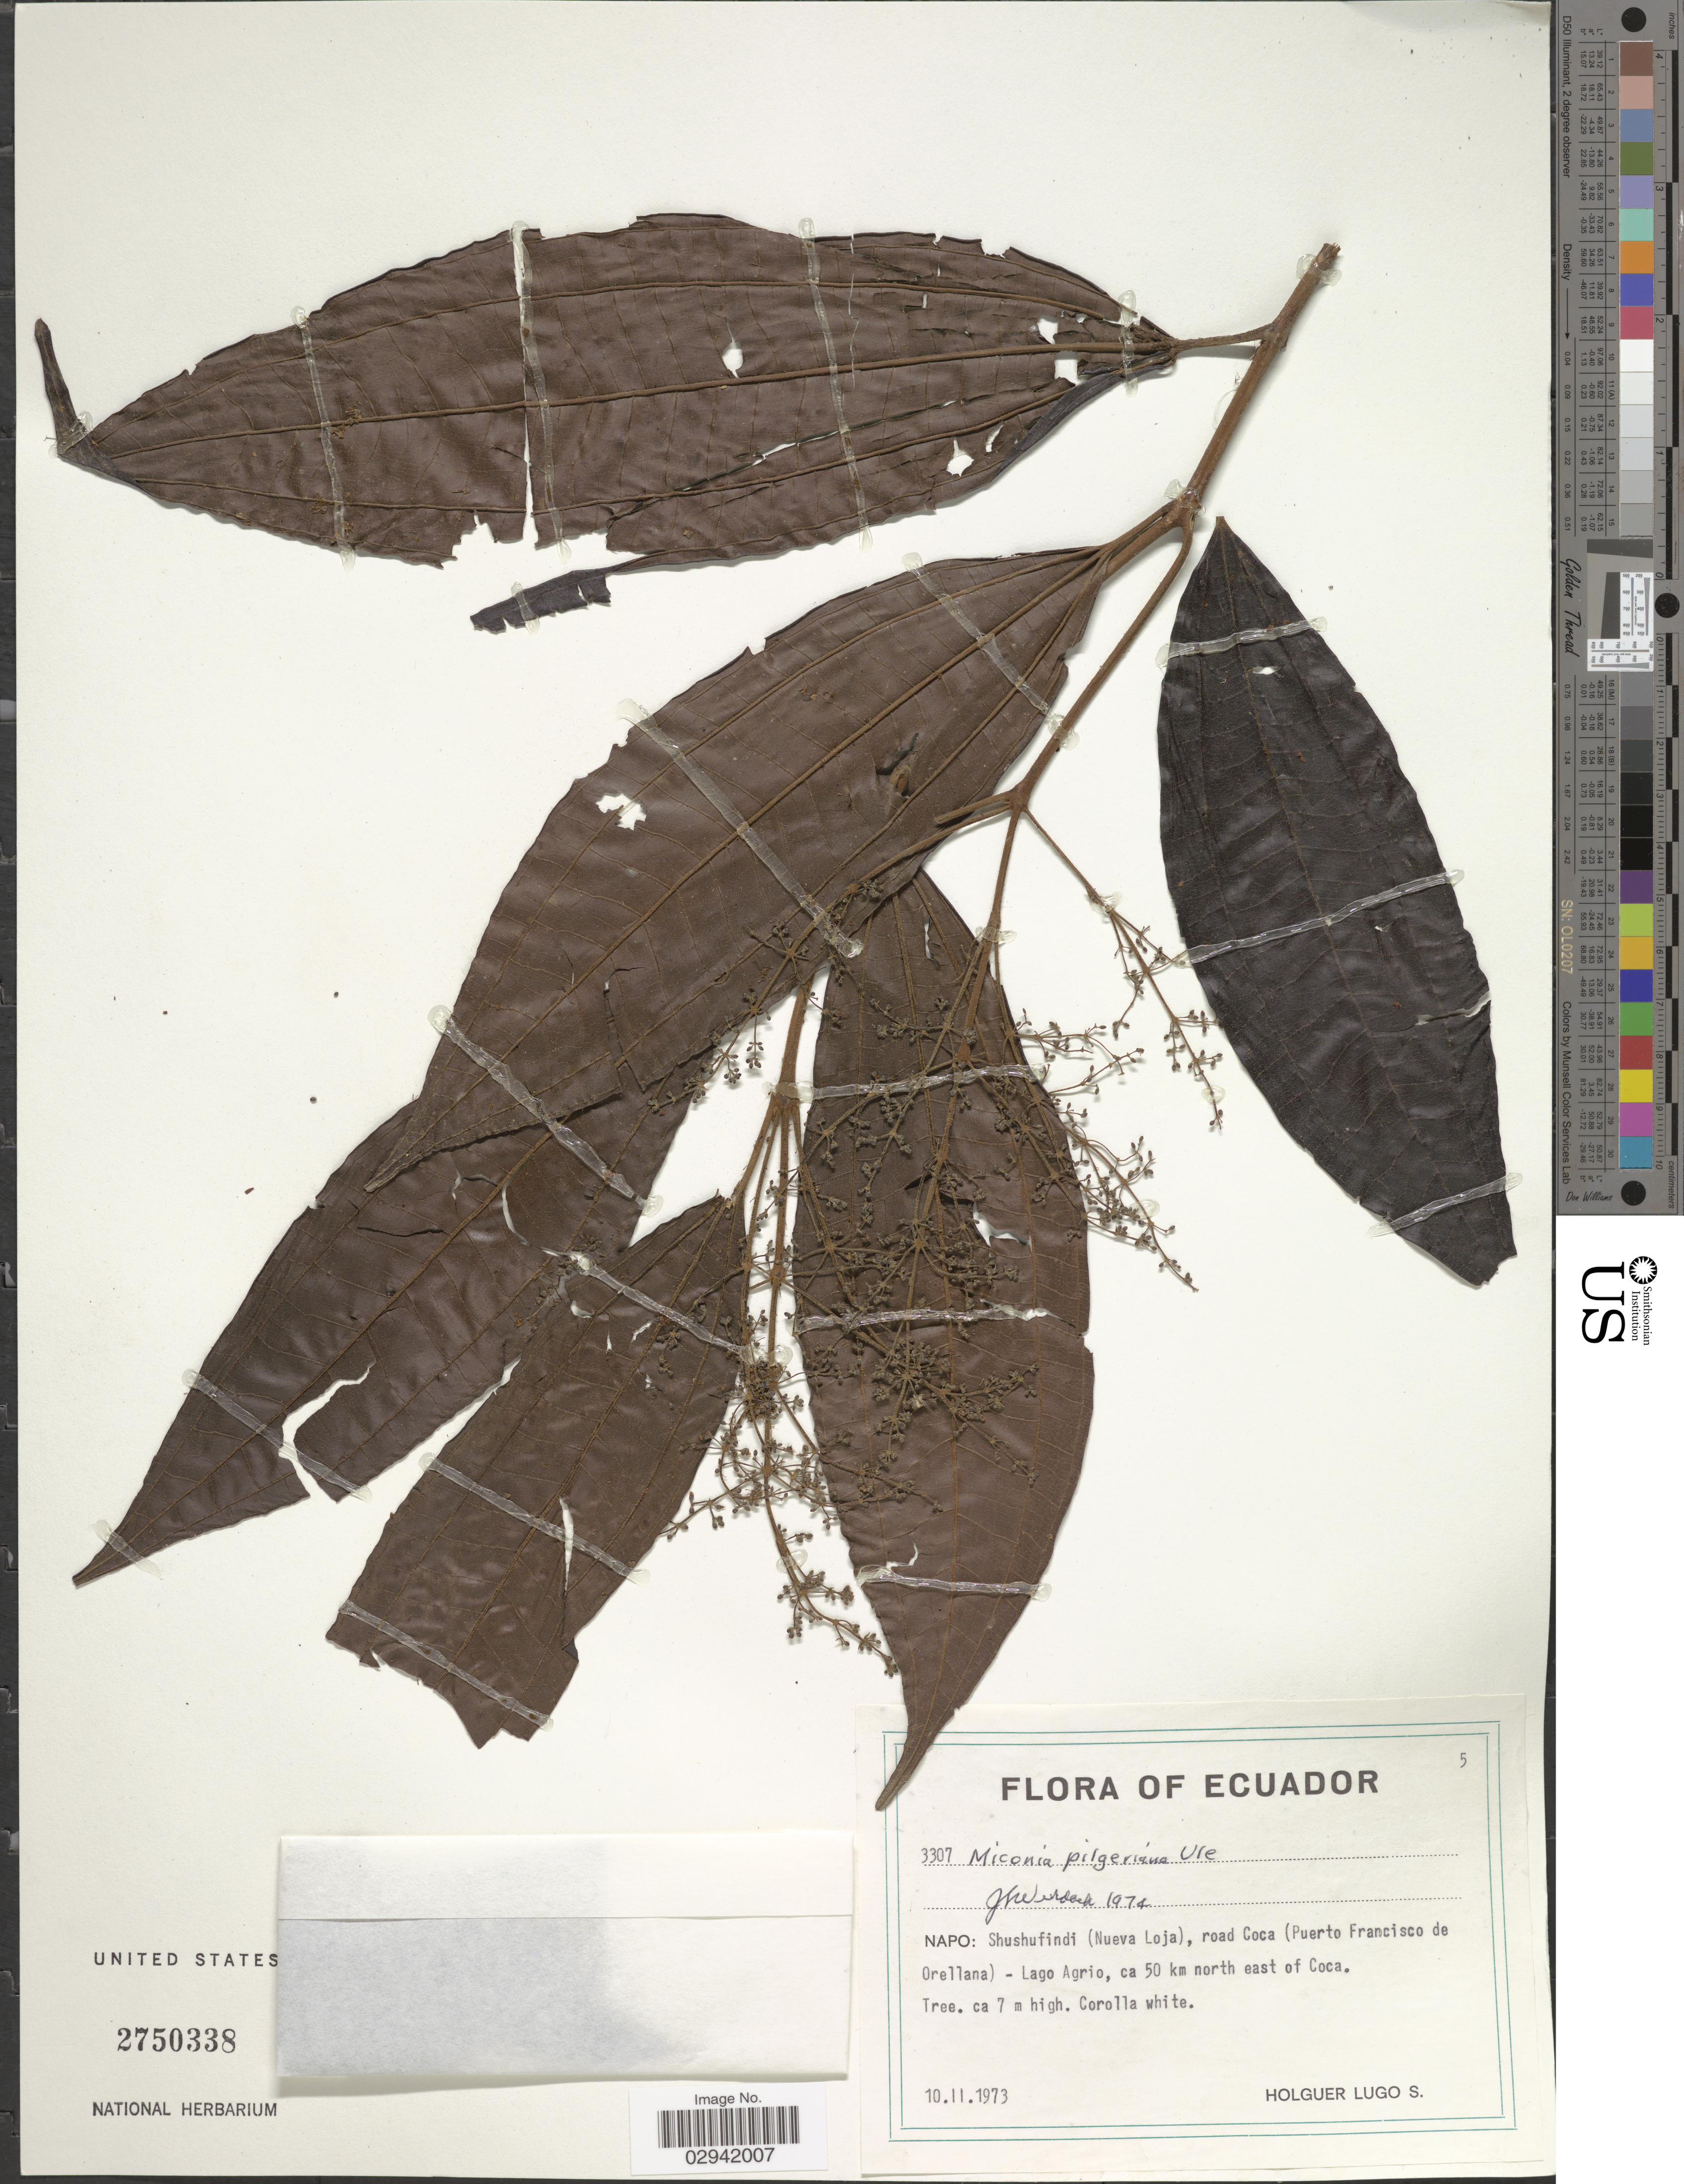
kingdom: Plantae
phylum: Tracheophyta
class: Magnoliopsida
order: Myrtales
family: Melastomataceae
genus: Miconia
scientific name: Miconia pilgeriana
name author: Ule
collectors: H. Lugo S.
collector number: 3307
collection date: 1973-02-10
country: Ecuador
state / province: Napo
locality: Shushufindi (Nueva Loja), road Coca (Puerto Francisco de Orellana) - Lago Agrio, ca 50 km north of east of Coca.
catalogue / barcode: US 2750338